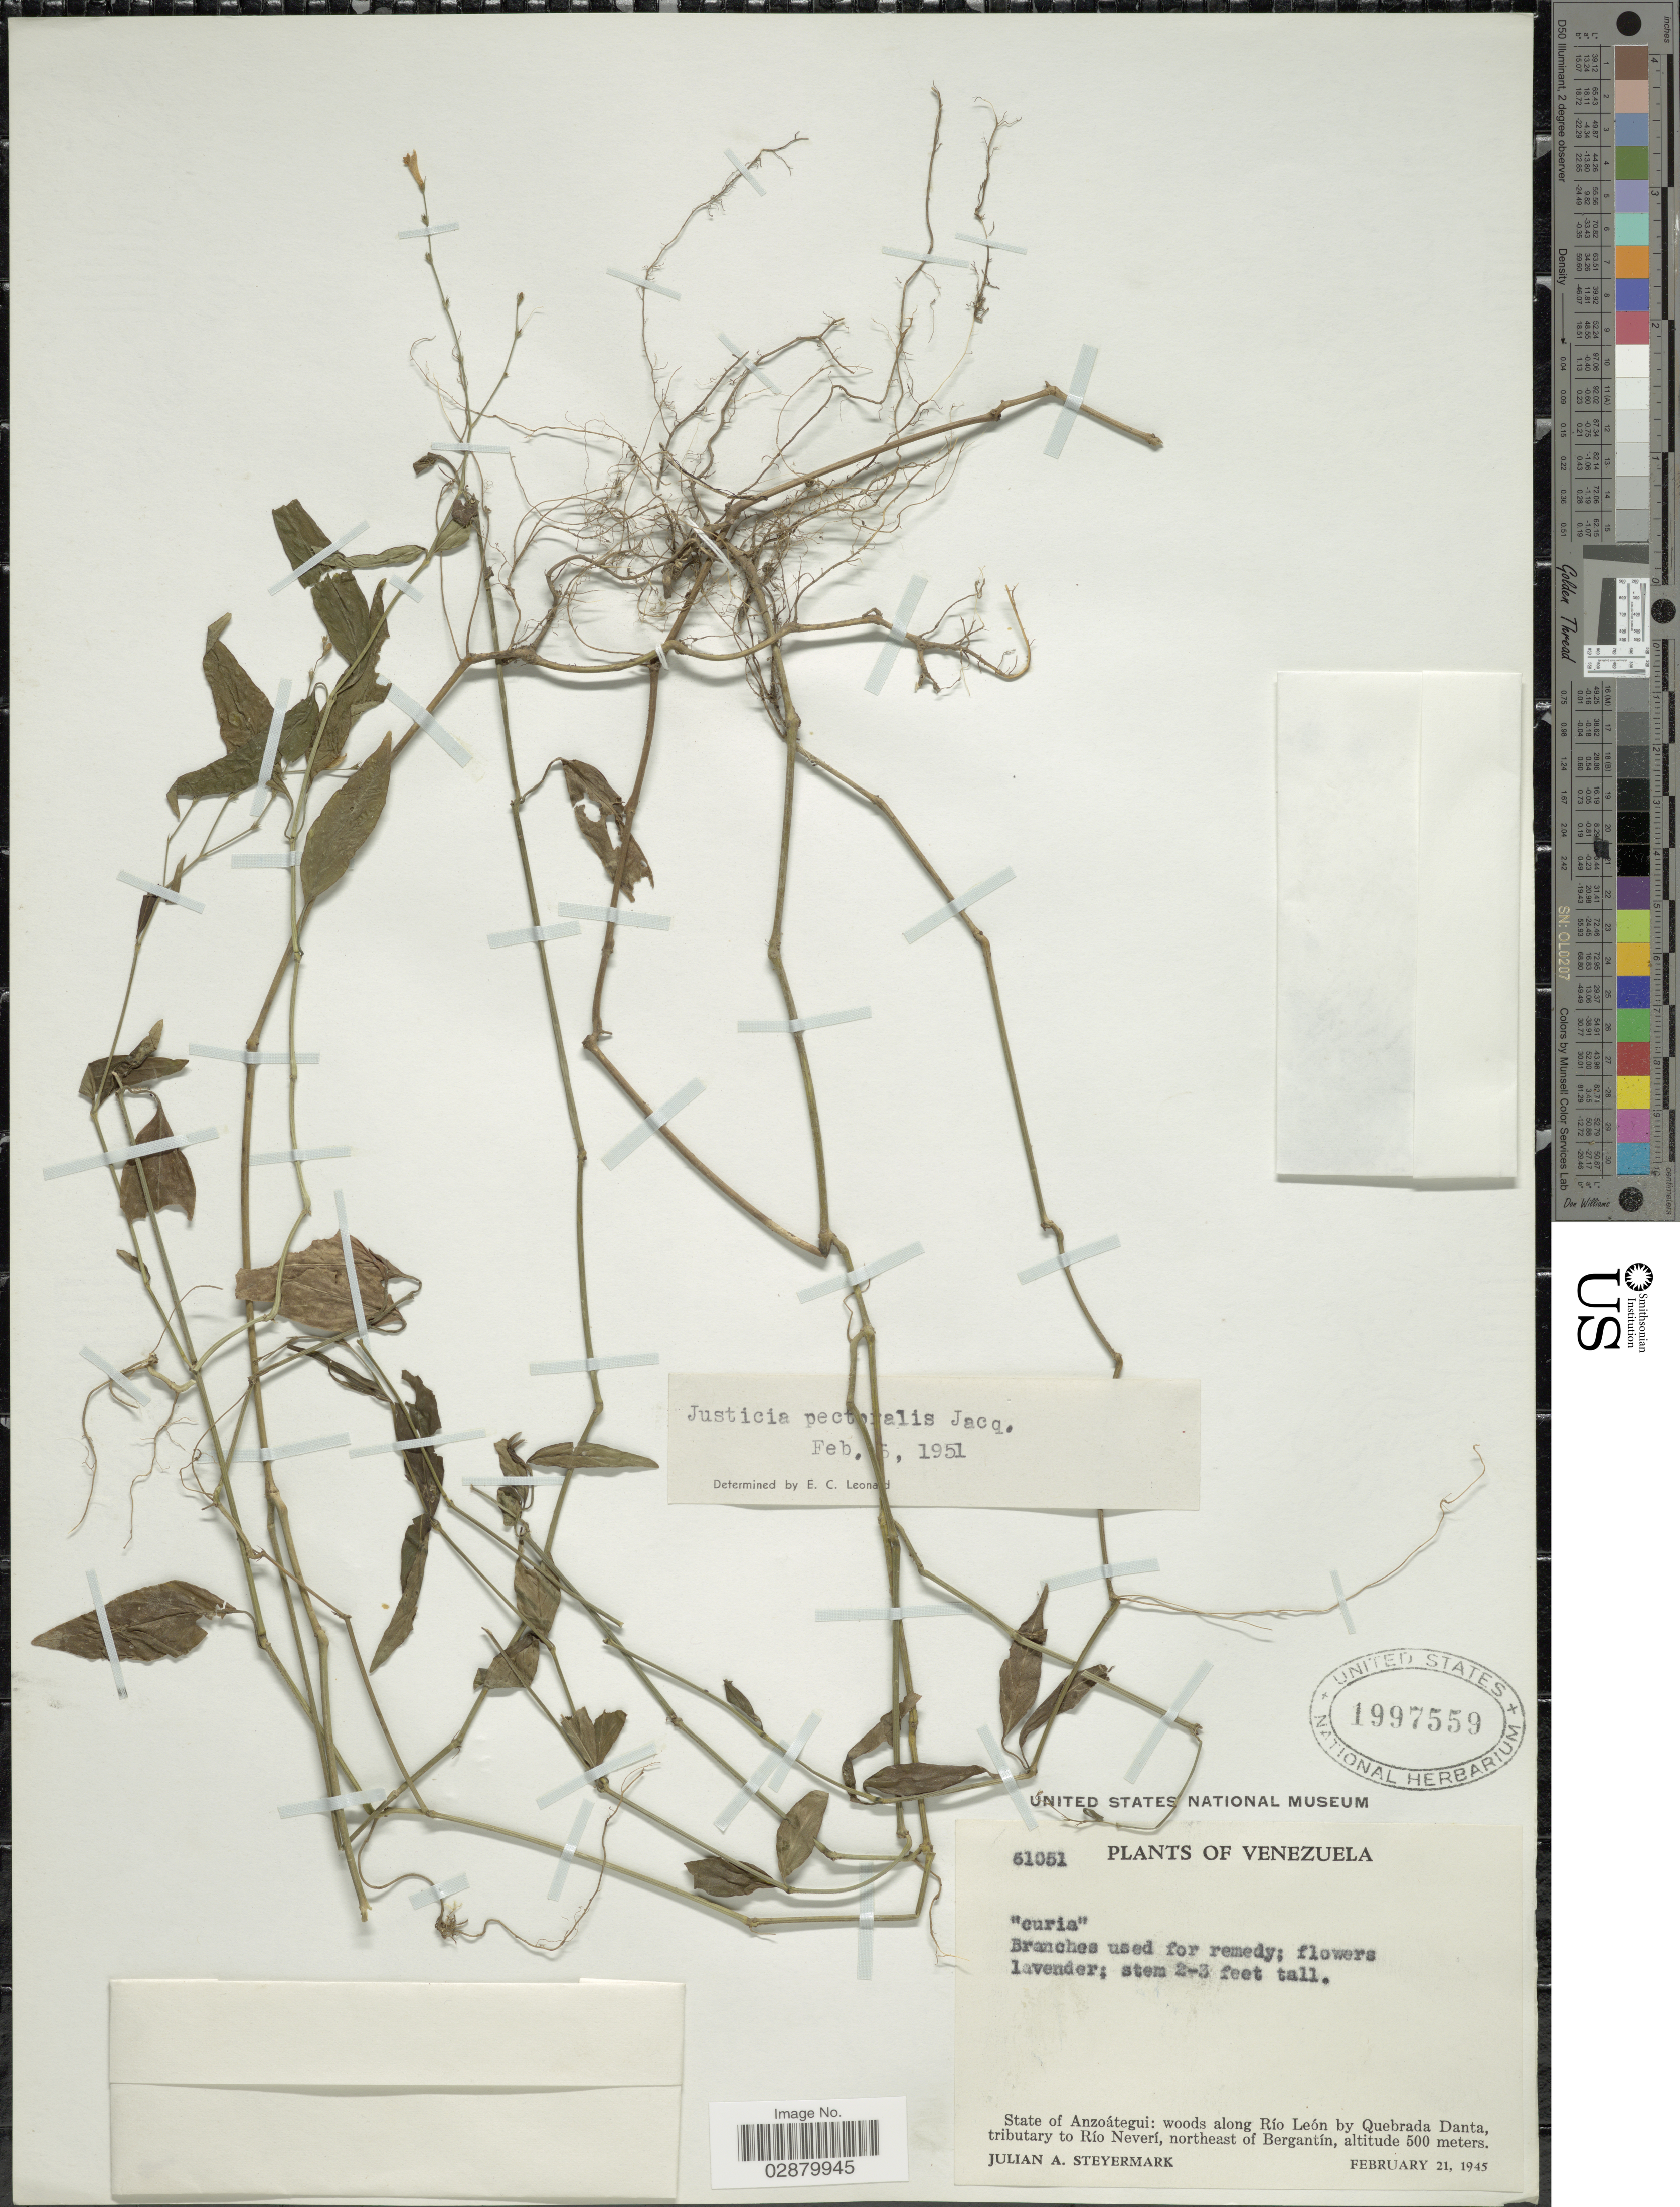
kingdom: Plantae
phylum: Tracheophyta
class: Magnoliopsida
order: Lamiales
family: Acanthaceae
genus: Justicia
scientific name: Justicia pectoralis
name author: Jacq.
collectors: J. Steyermark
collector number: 61051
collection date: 1945-02-21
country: Venezuela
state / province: Anzoategui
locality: Woods along Río León by Quebrada Danta, tributary to Río Neverí, northeast of Bergantín.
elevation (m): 500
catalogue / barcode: US 1997559